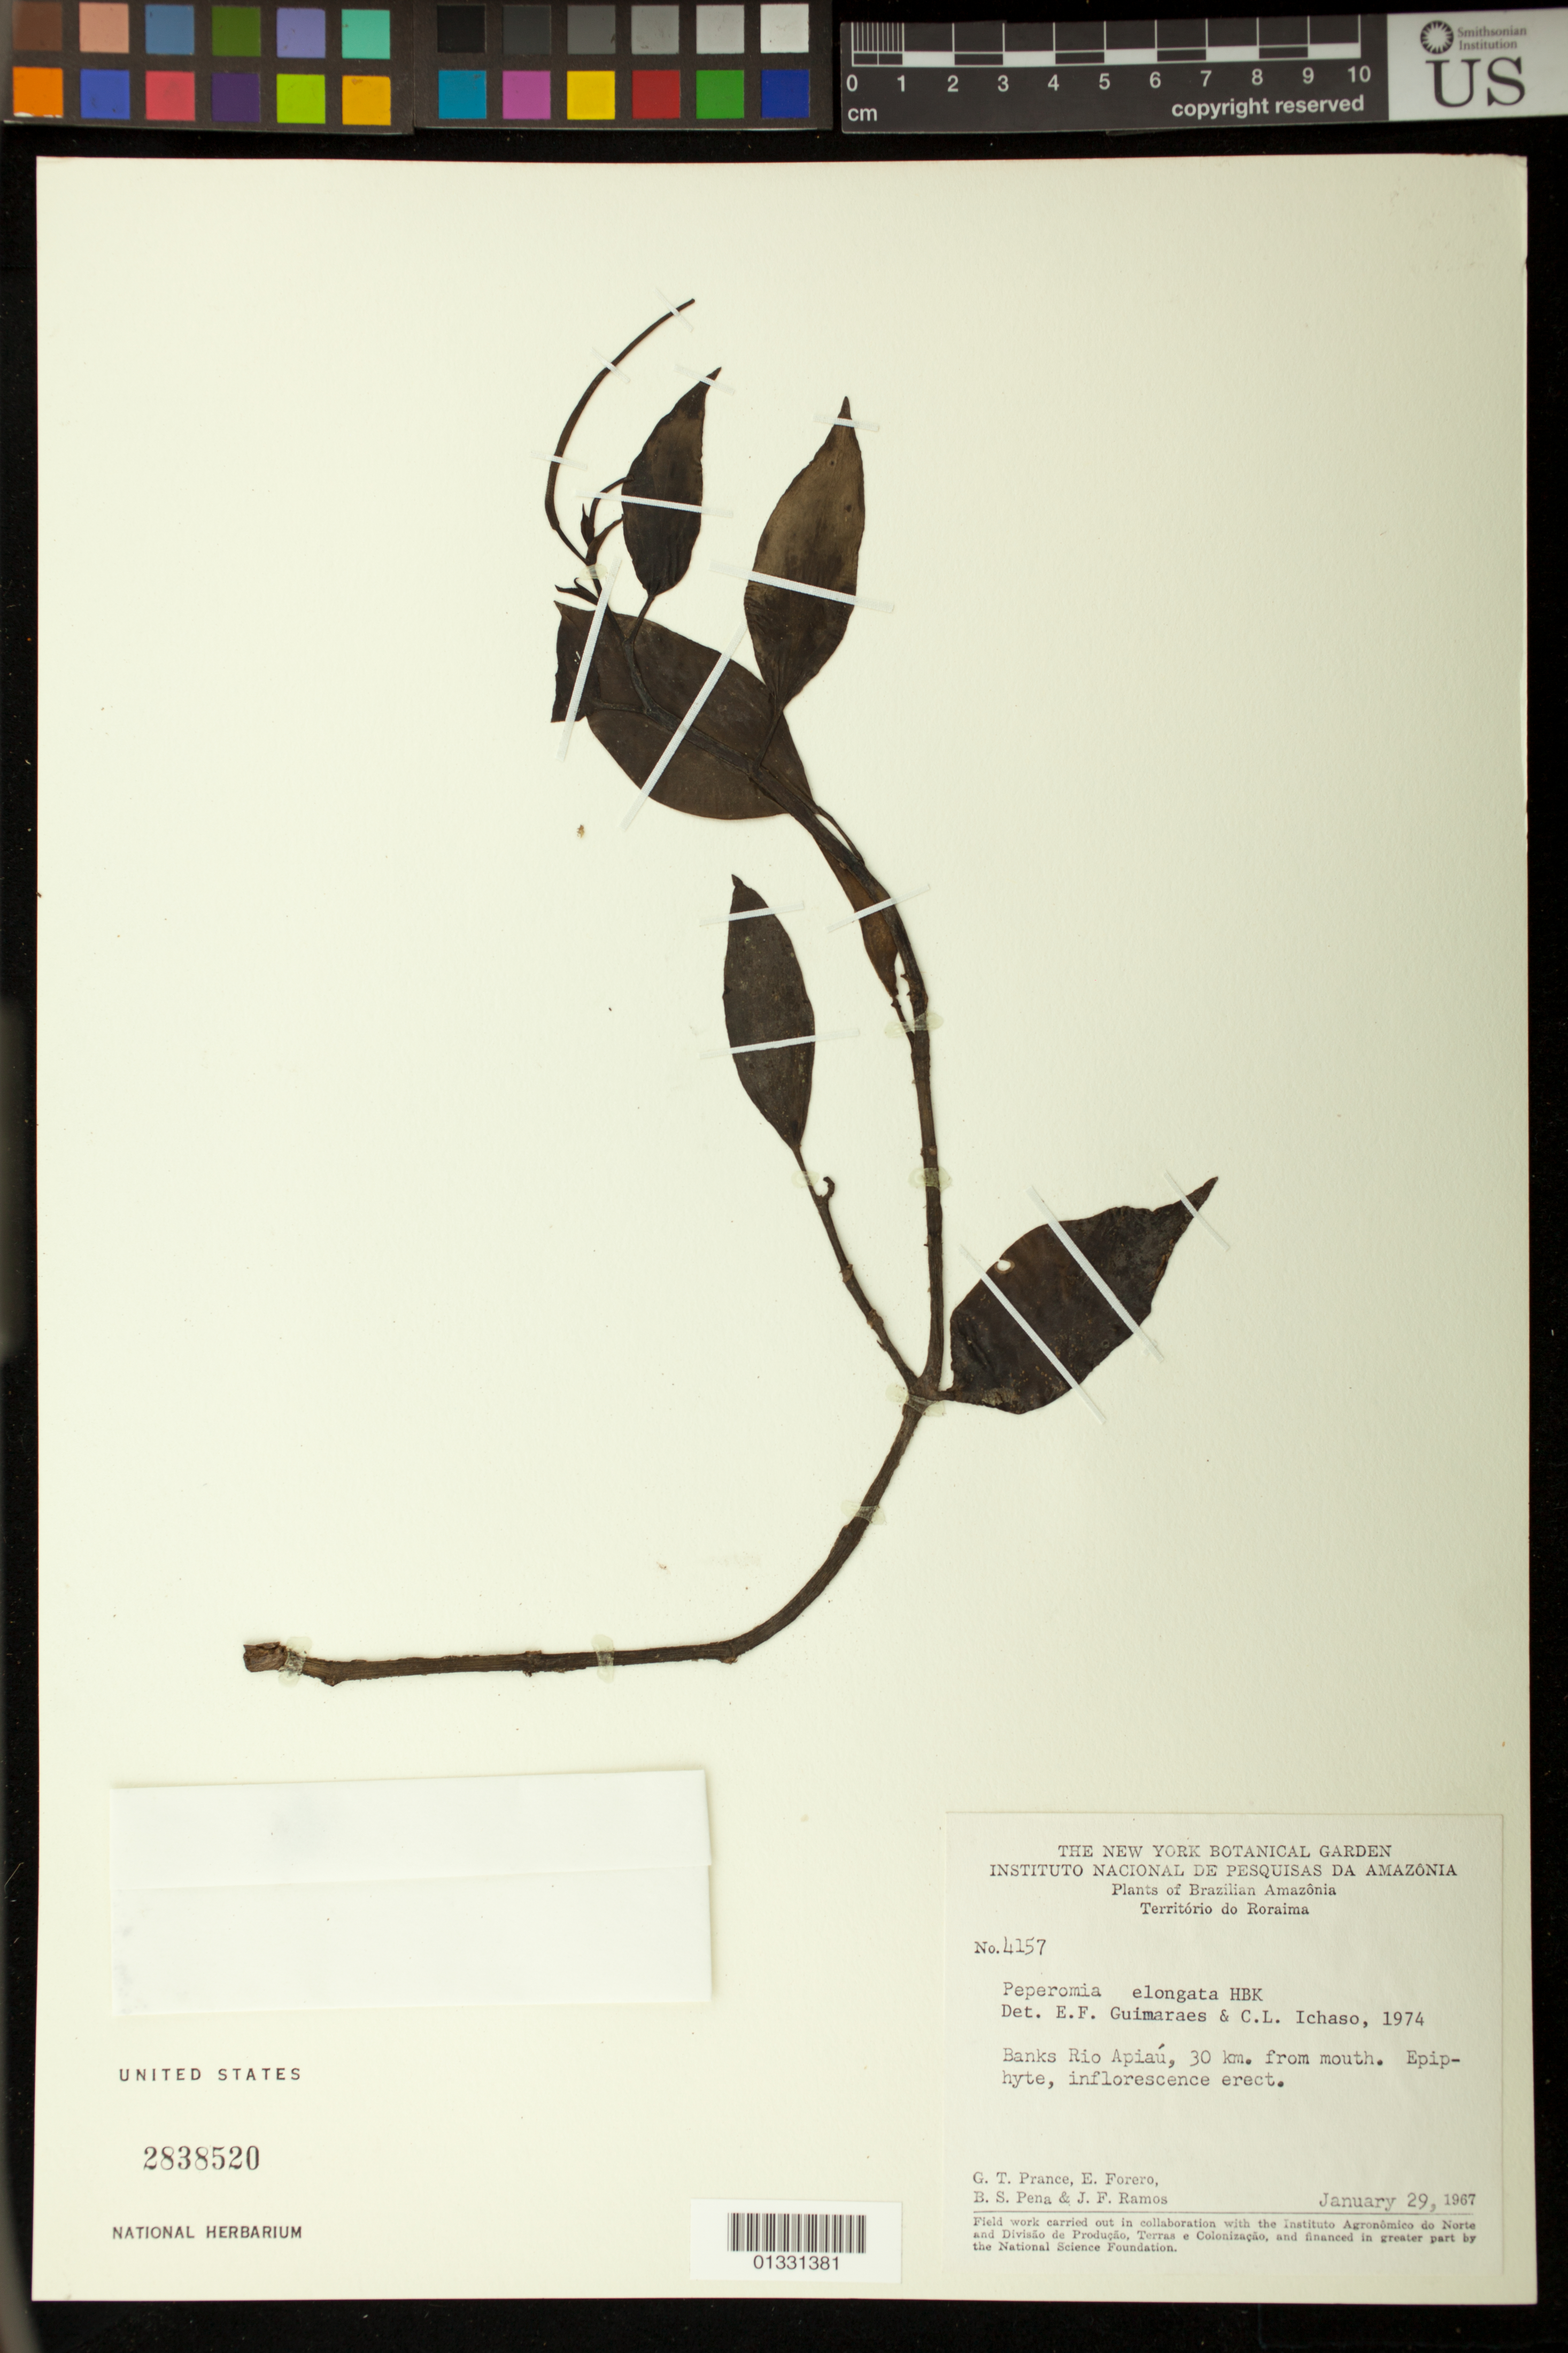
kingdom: Plantae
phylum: Tracheophyta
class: Magnoliopsida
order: Piperales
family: Piperaceae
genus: Peperomia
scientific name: Peperomia elongata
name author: Kunth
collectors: G. T. Prance, E. Forero, B. S. Pena & J. F. Ramos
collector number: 4157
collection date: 1967-01-29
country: Brazil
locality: Banks RIo Apiaú, 30km. from mouth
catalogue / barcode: US 2838520